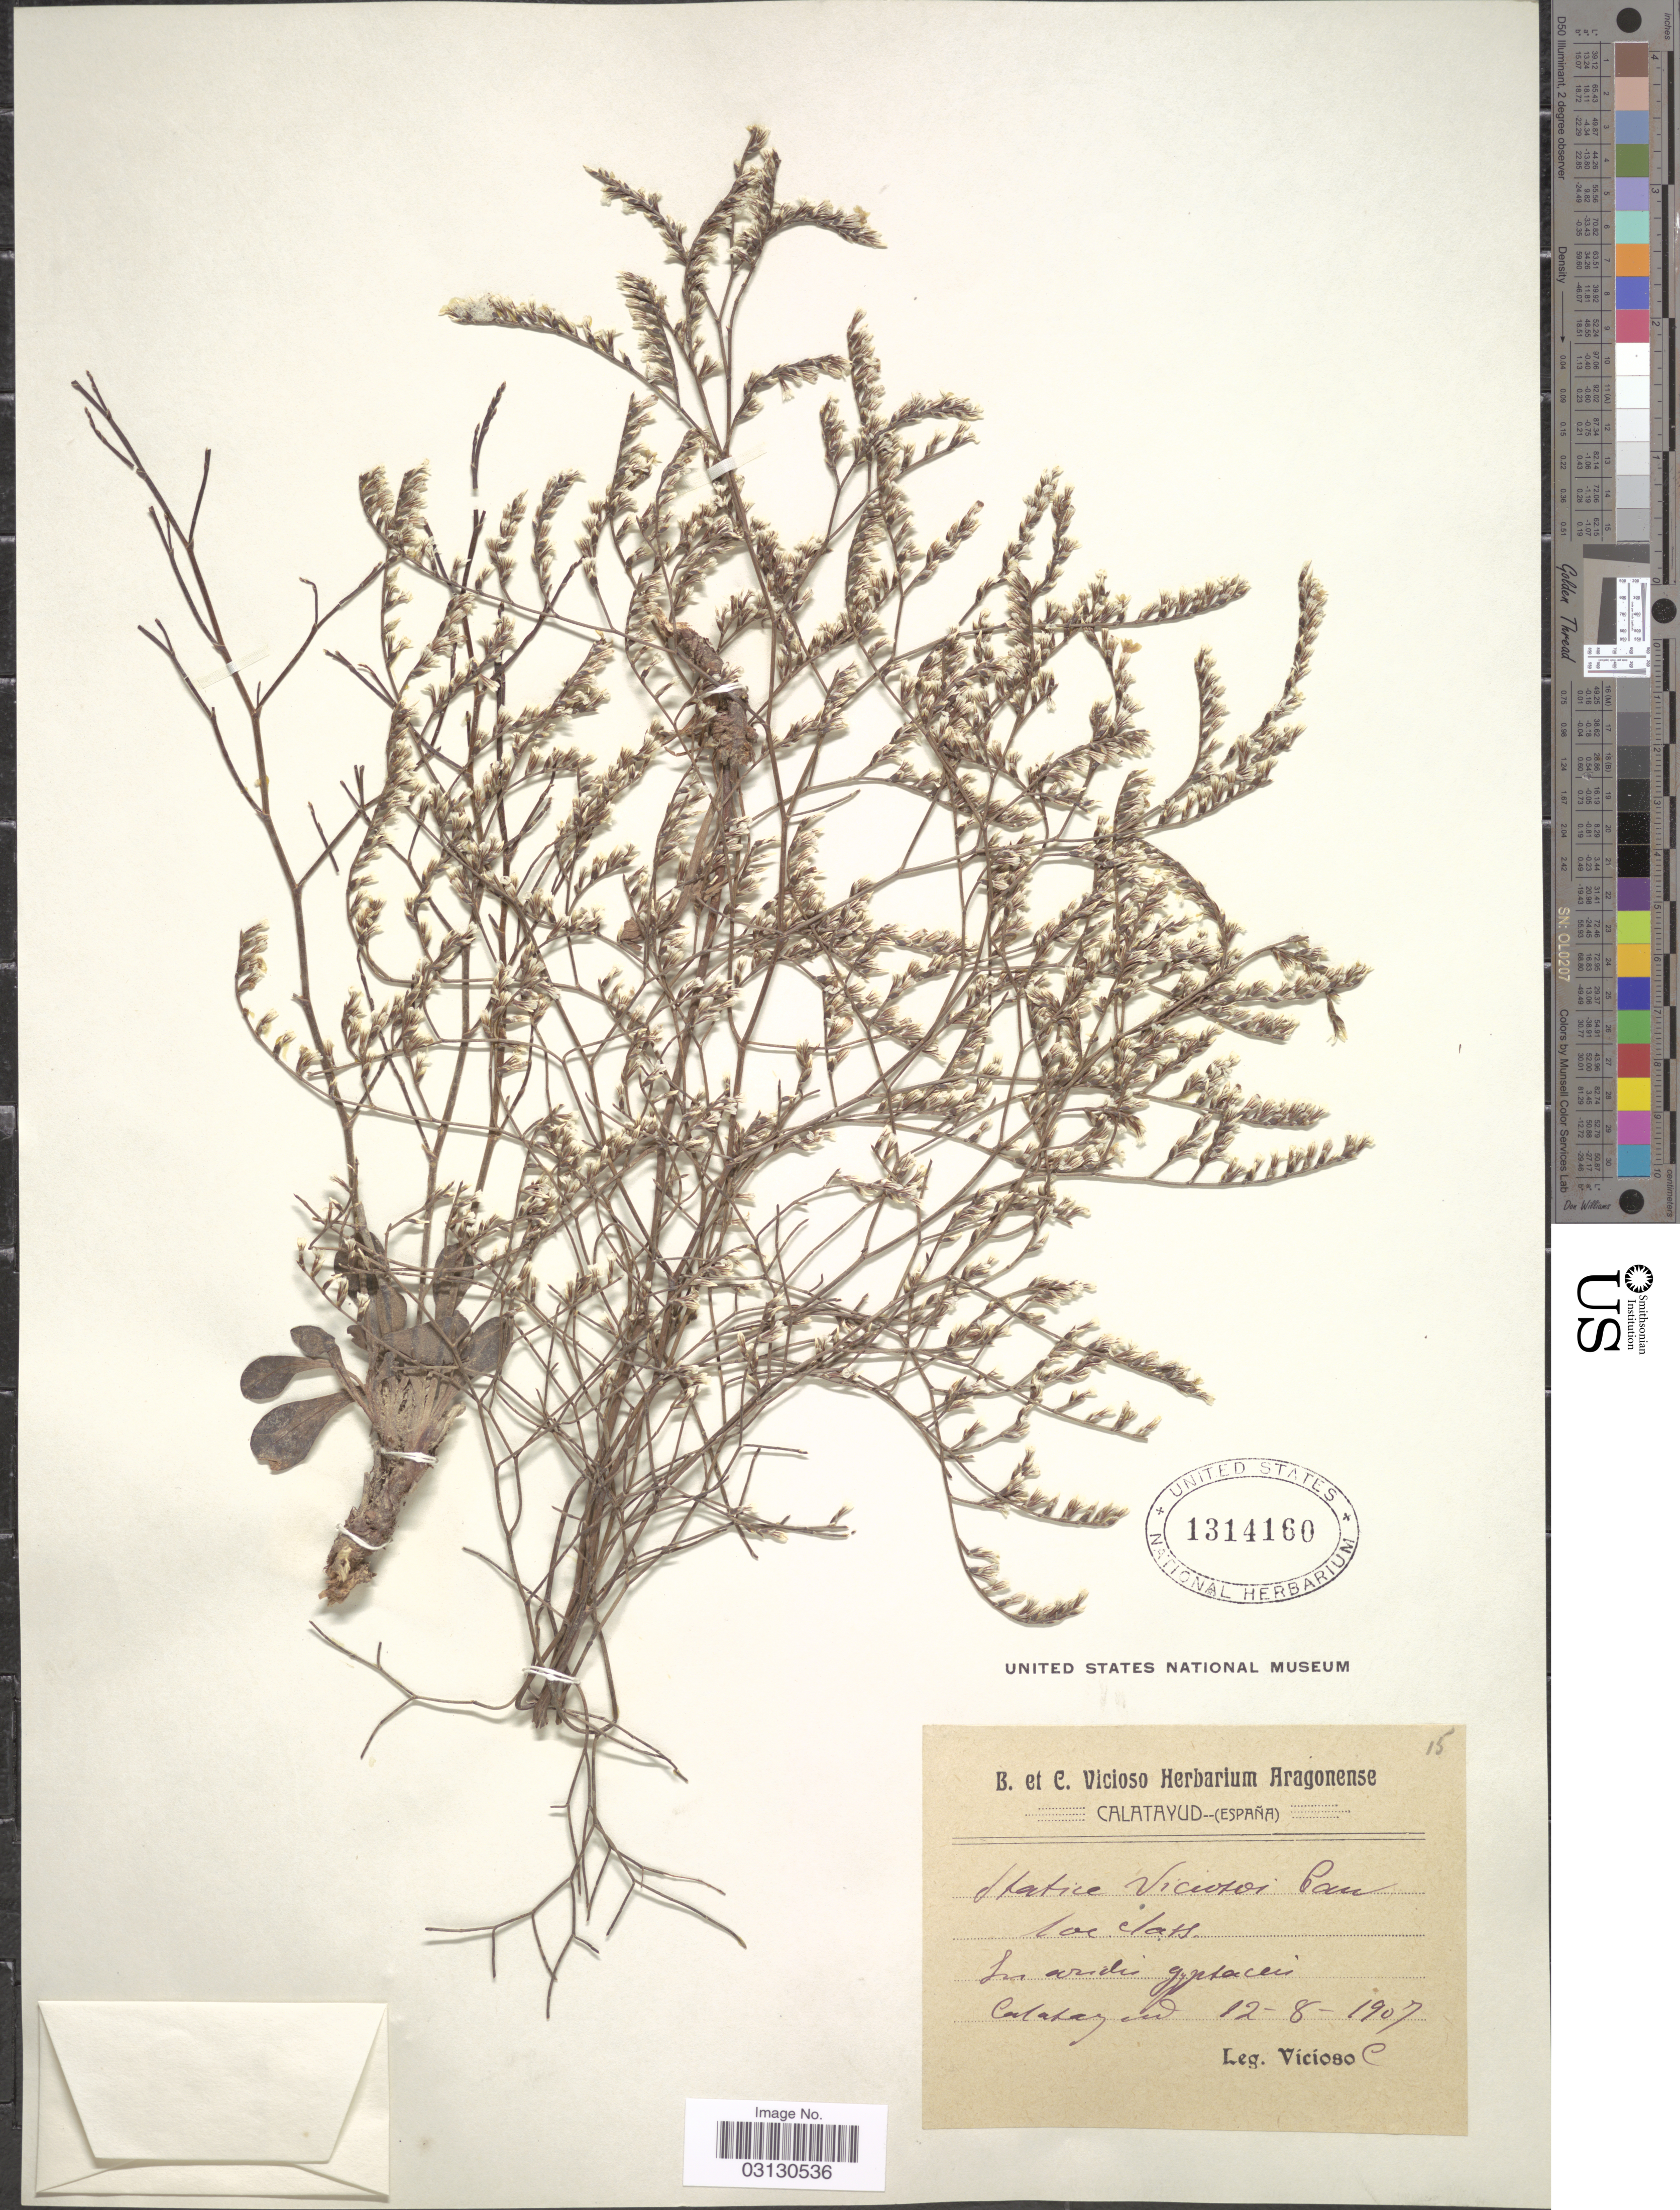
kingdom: Plantae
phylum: Tracheophyta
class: Magnoliopsida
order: Caryophyllales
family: Plumbaginaceae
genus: Limonium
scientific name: Limonium viciosoi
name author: (Pau) Erben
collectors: C. Vicioso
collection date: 1907-08-12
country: Spain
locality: In aridis gypsaceis Calatayud.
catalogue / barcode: US 1314160